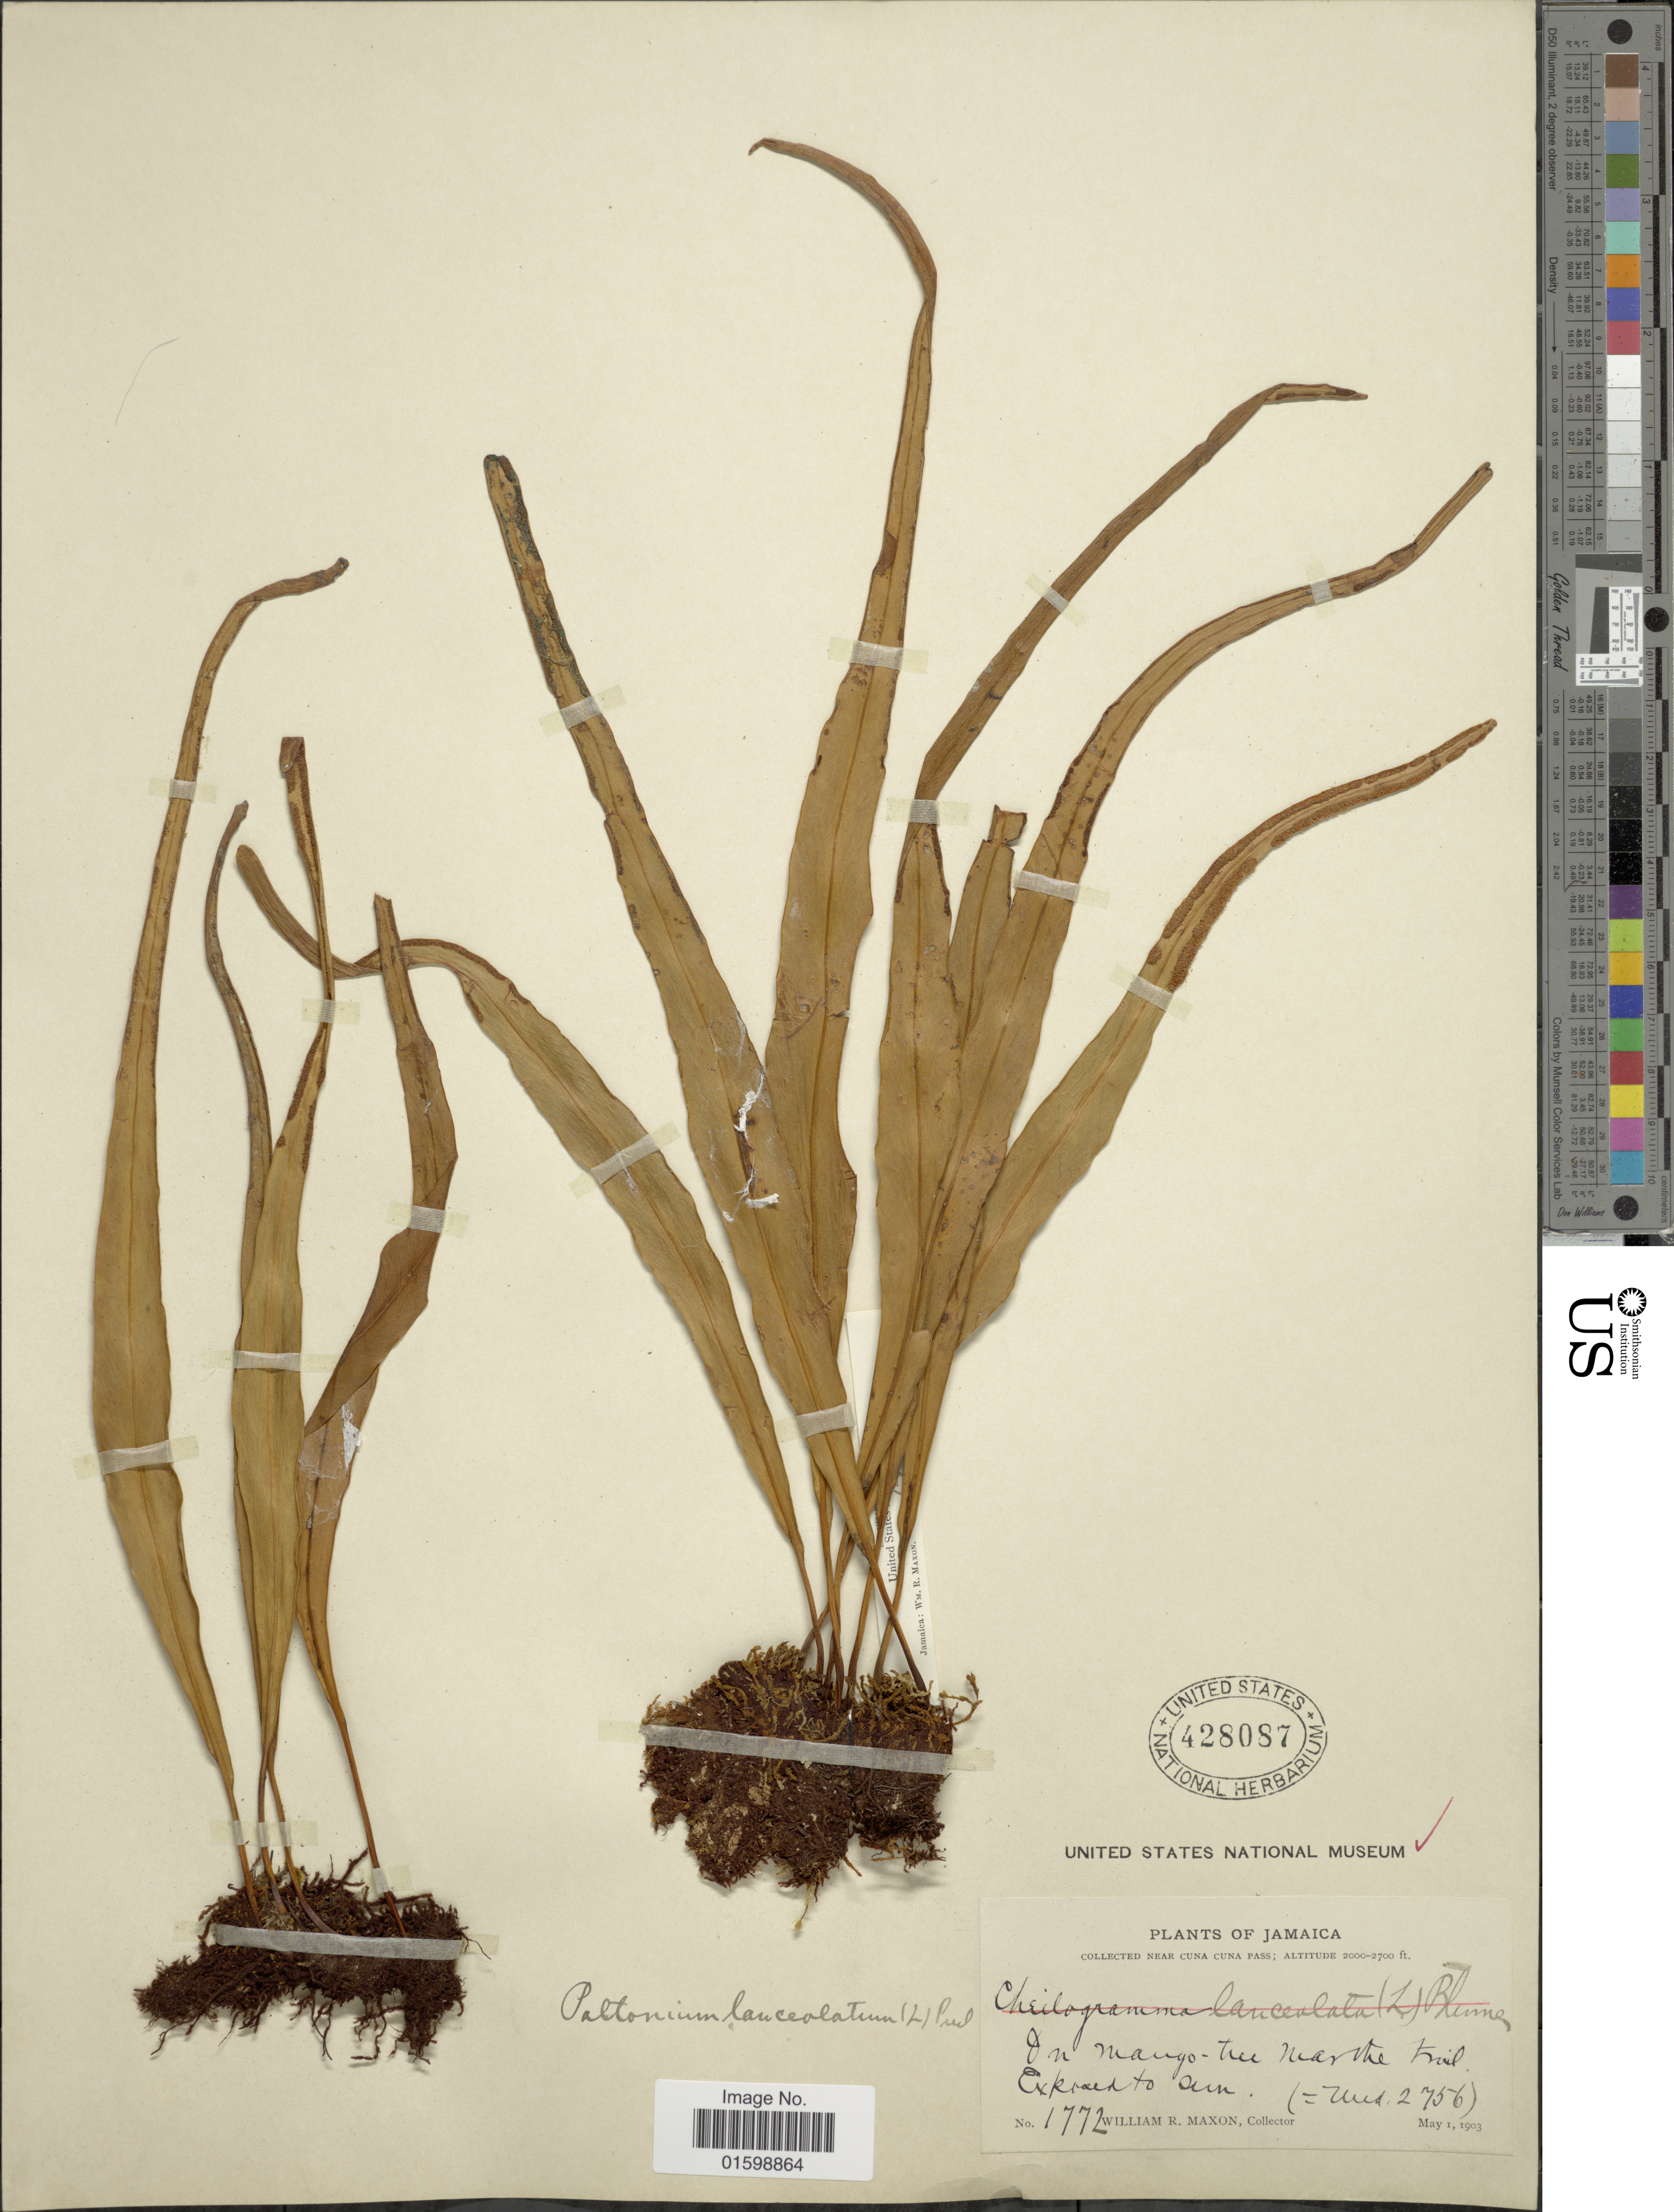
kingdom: Plantae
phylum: Tracheophyta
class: Polypodiopsida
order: Polypodiales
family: Polypodiaceae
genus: Pleopeltis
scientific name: Pleopeltis marginata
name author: A.R. Sm. & Tejero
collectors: W. R. Maxon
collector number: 1772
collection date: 1903-05-01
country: Jamaica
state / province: Saint Thomas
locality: Near Cuna Cuna Pass, on mango-tree near the trail, exposed to sun.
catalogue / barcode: US 428087